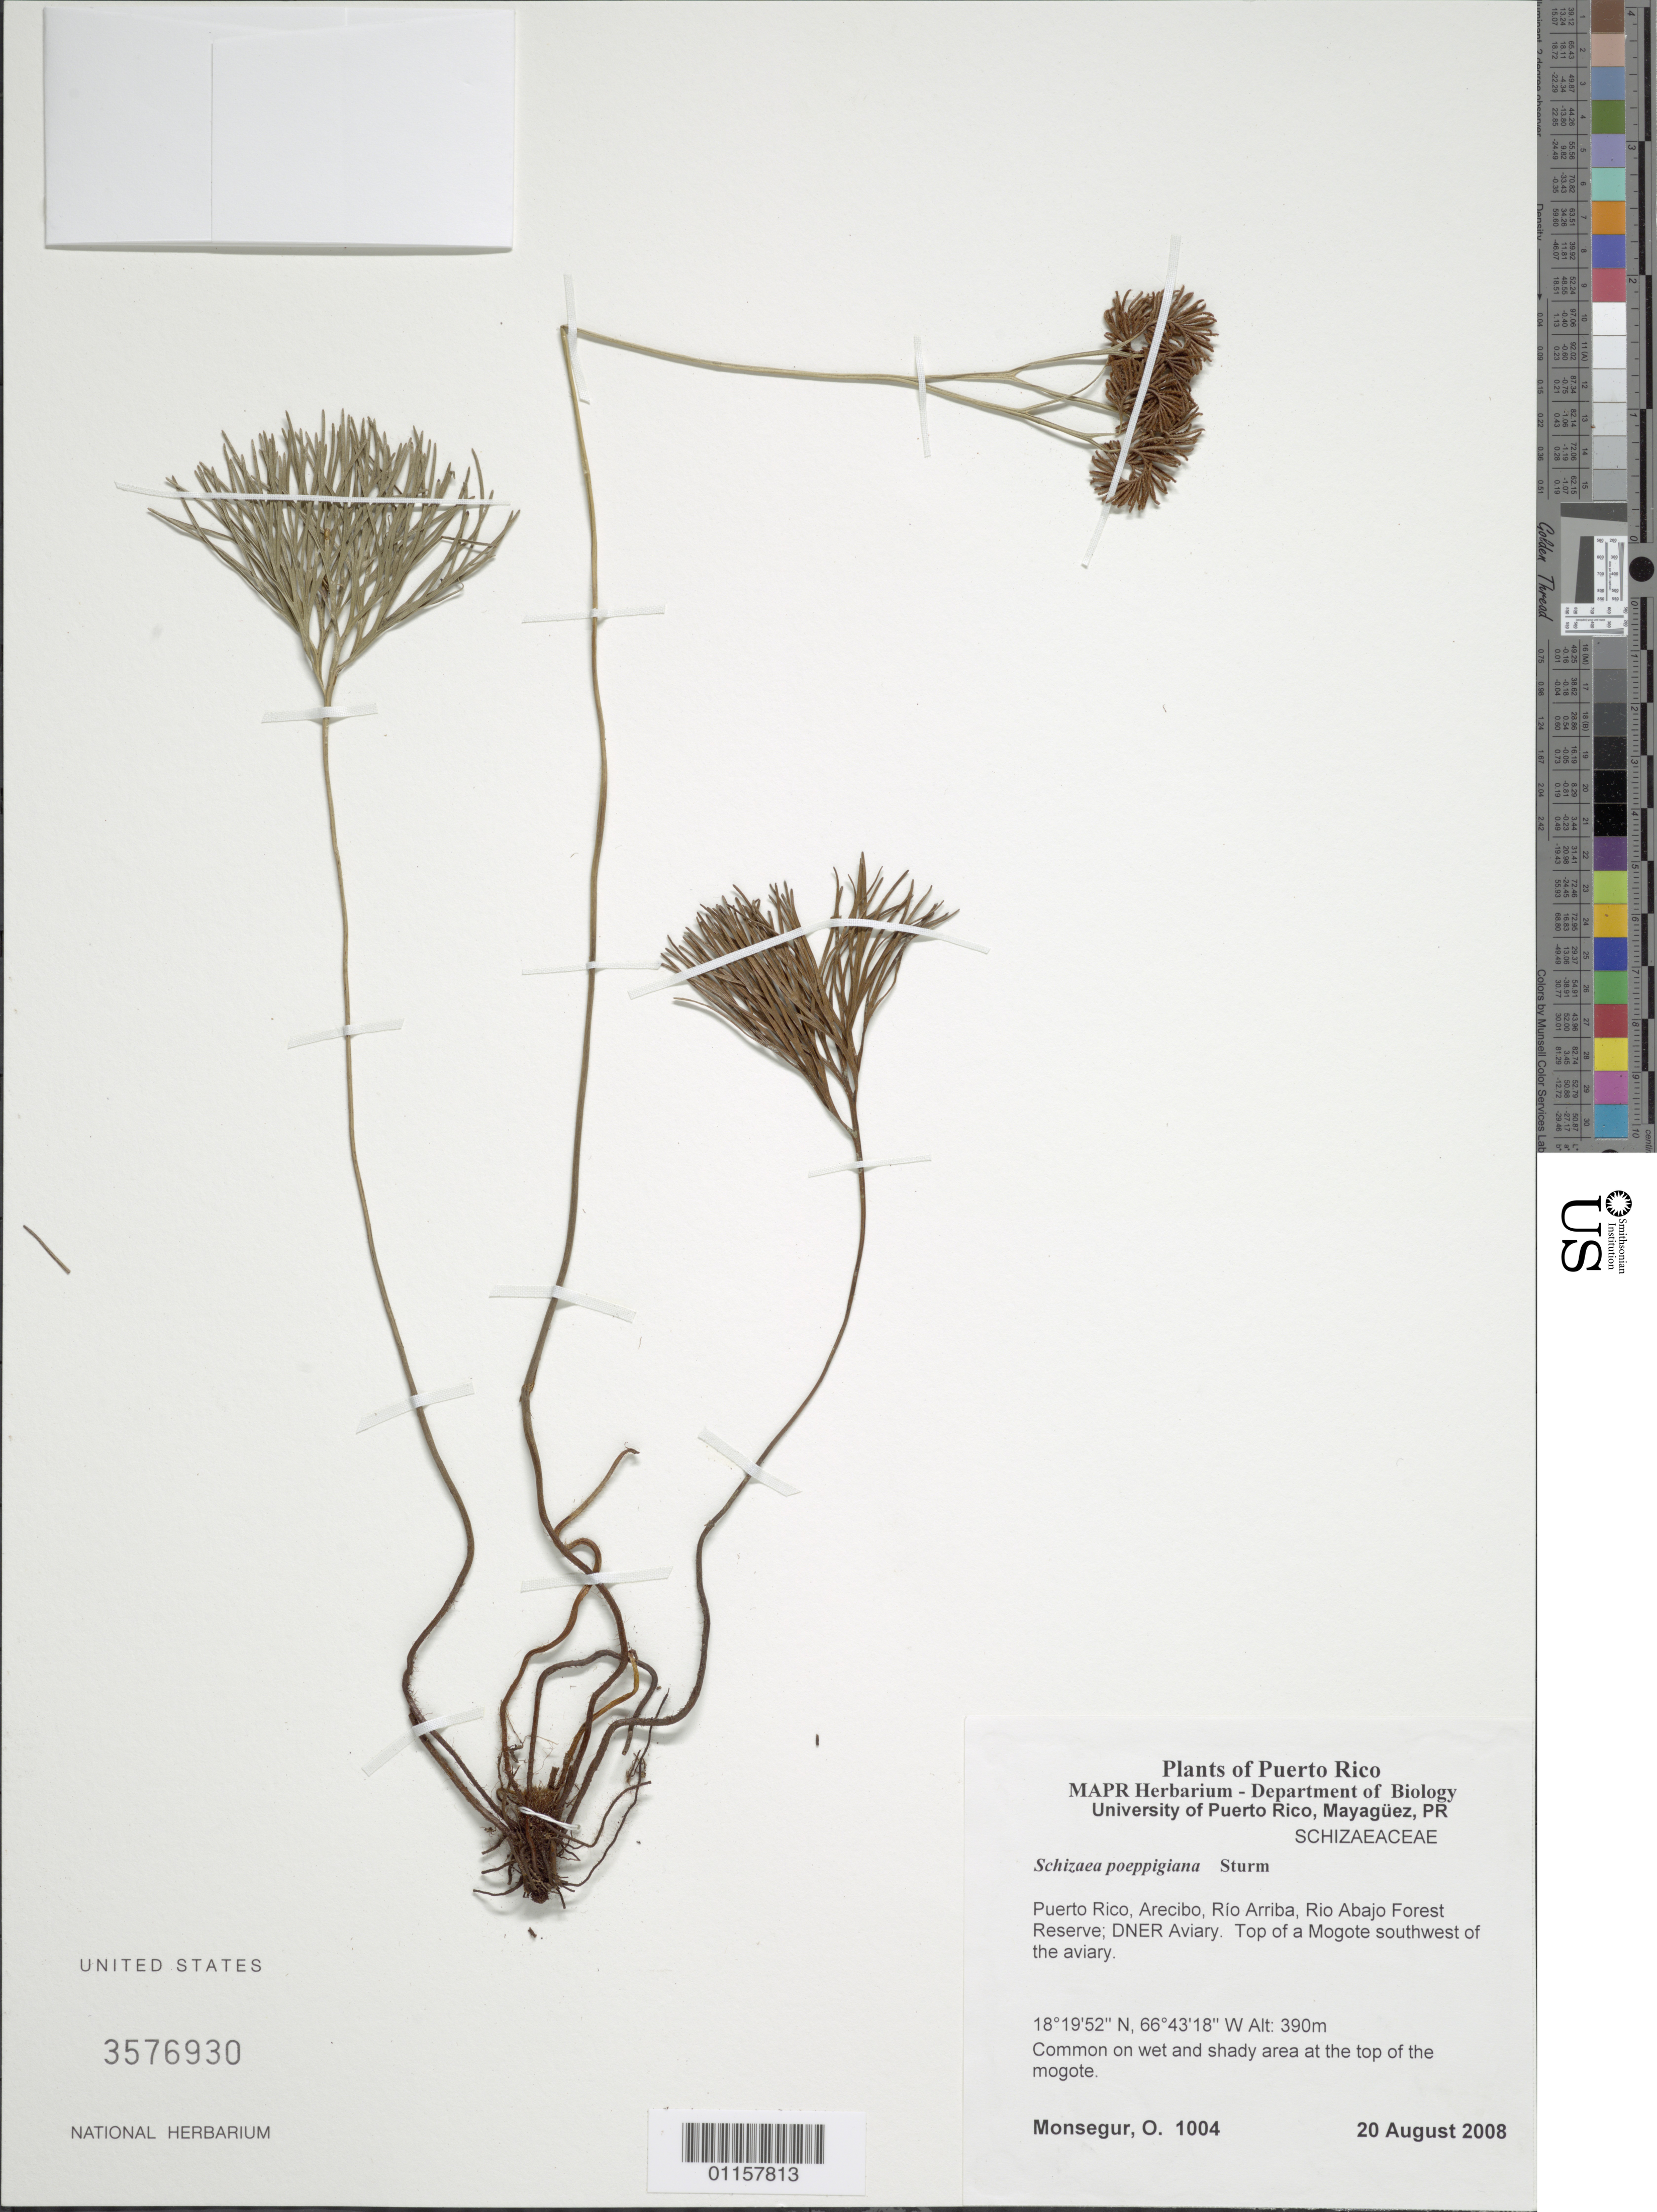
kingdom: Plantae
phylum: Tracheophyta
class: Polypodiopsida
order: Schizaeales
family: Schizaeaceae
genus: Schizaea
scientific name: Schizaea poeppigiana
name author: J.W. Sturm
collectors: O. Monsegur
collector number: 1004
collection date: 2008-08-20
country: Puerto Rico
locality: Arecibo, Río Arriba, Río Abajo Forest Reserve; DNER Aviary. Top of a mogote SW of the aviary.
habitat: Common on wet and shady area at the tope of the mogote.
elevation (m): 390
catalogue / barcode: US 3576930